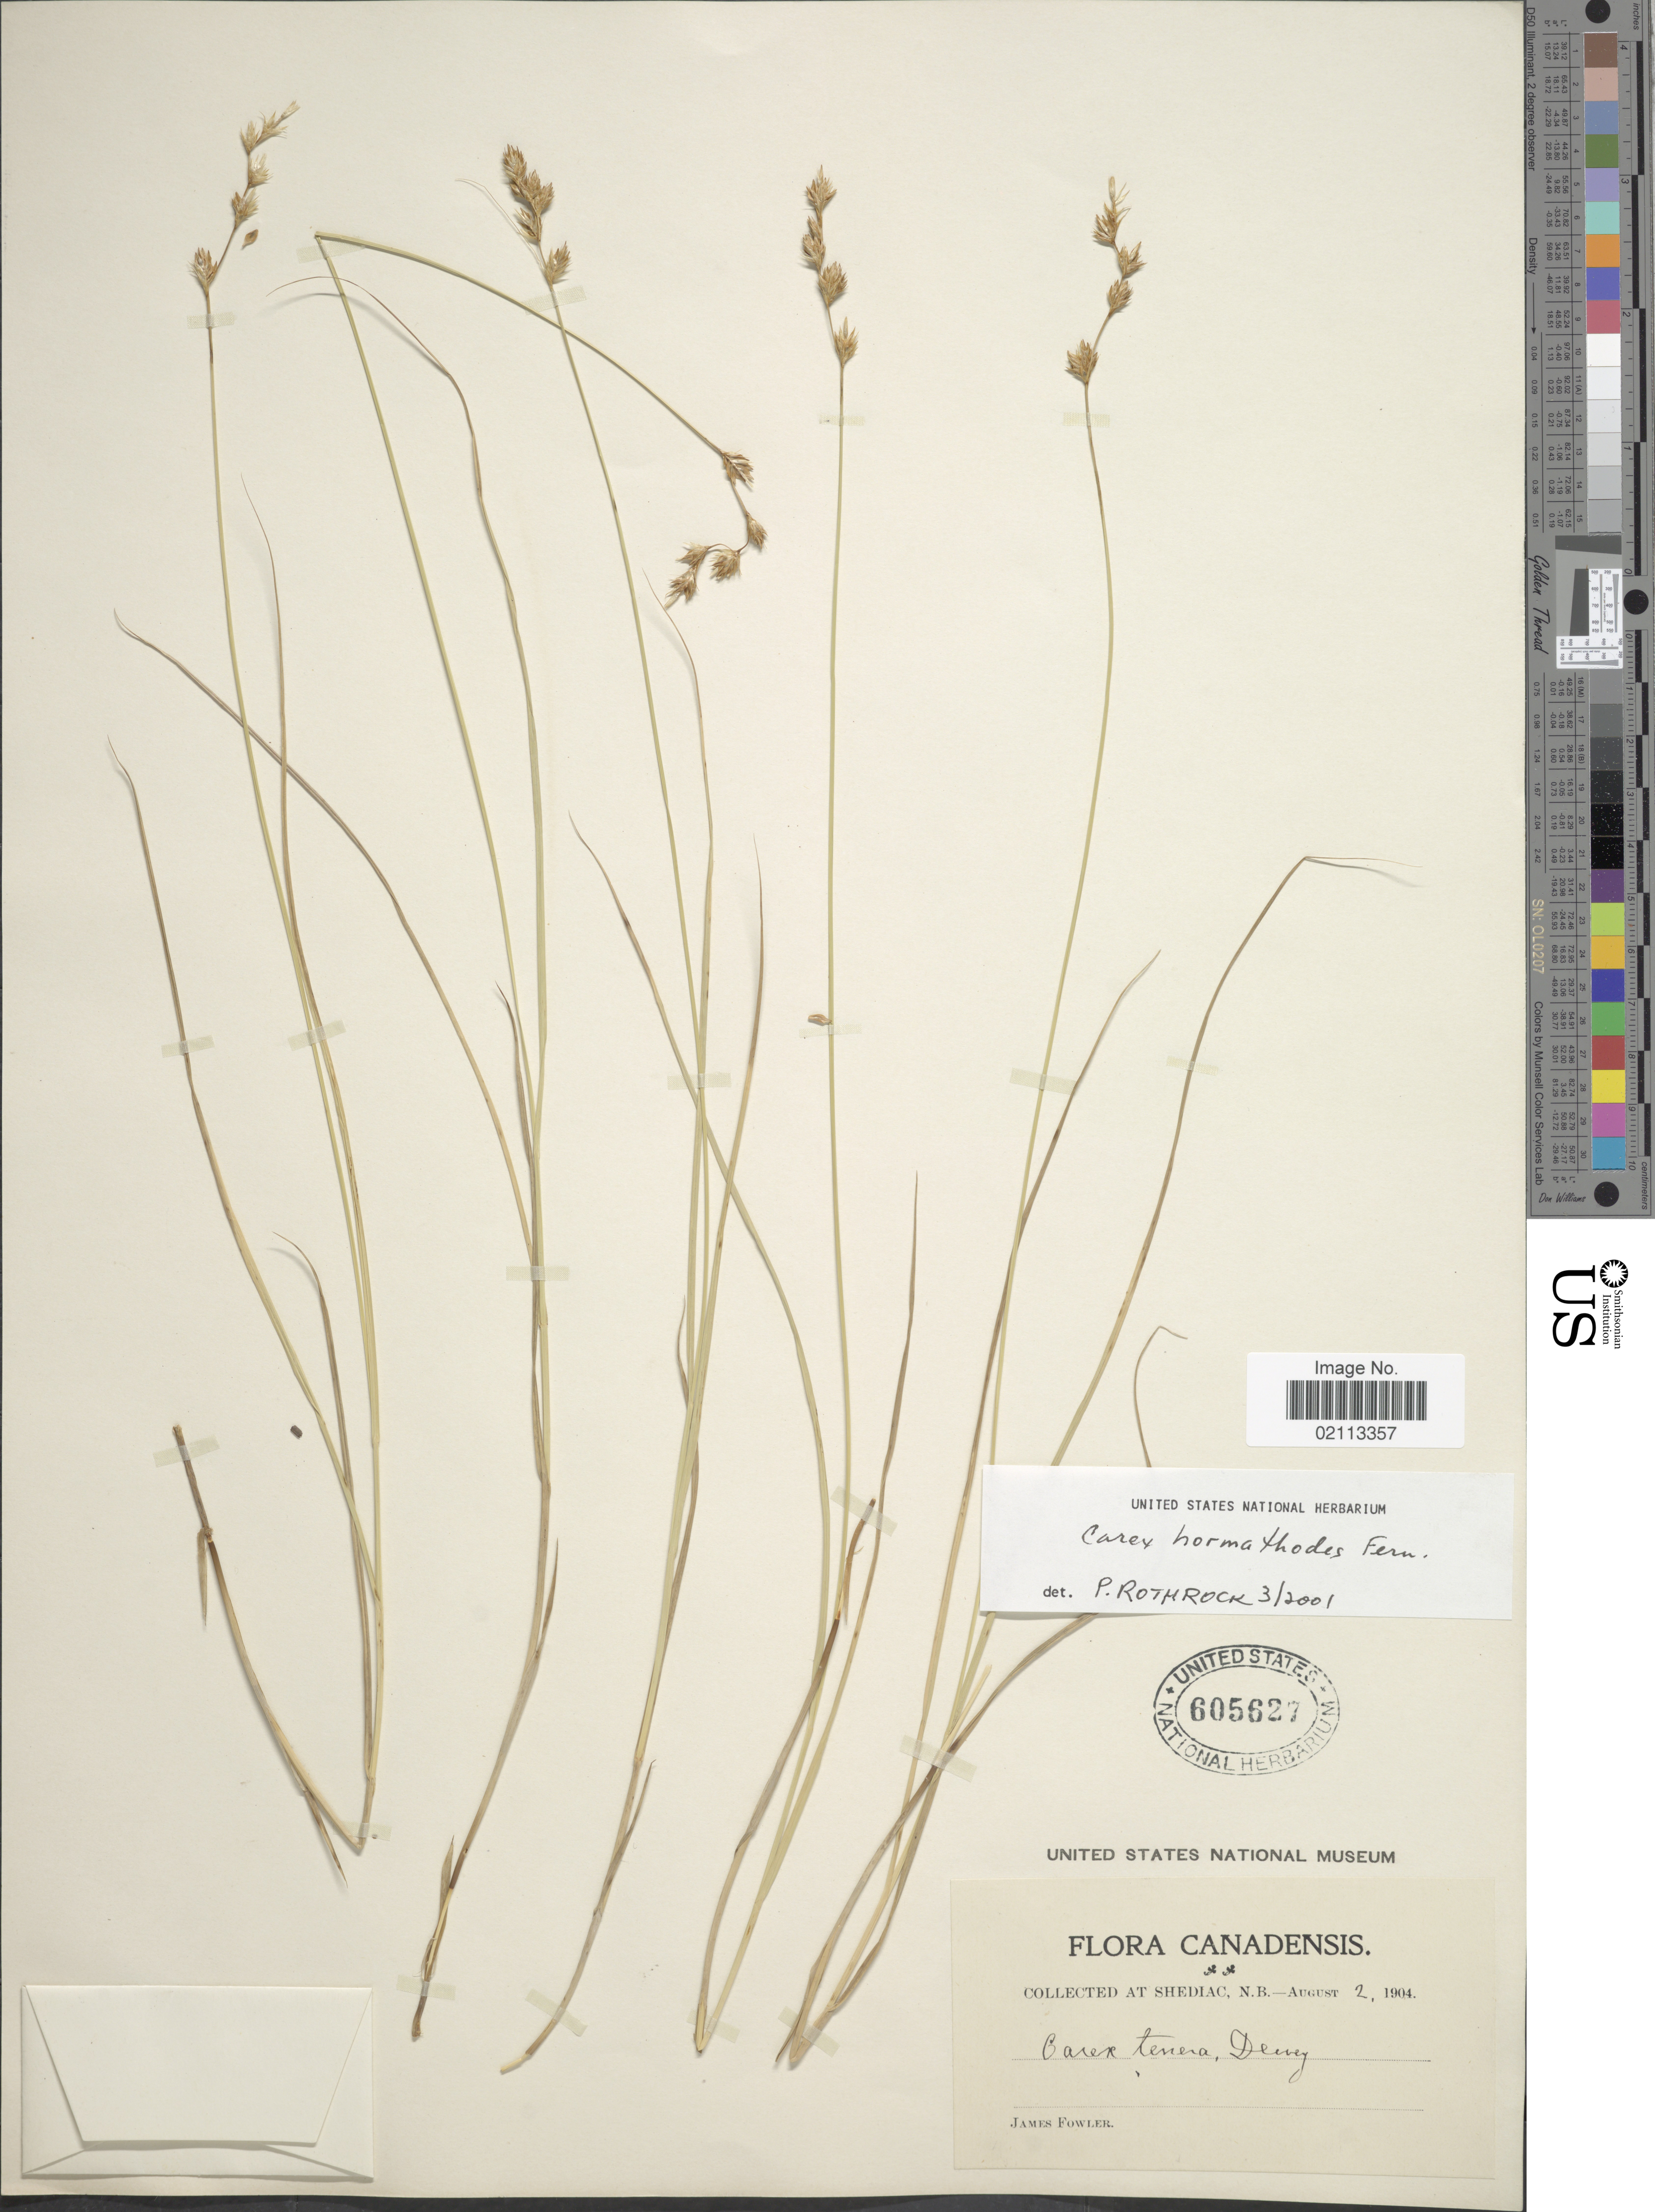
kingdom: Plantae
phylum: Tracheophyta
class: Liliopsida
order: Poales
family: Cyperaceae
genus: Carex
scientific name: Carex hormathodes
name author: Fernald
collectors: J. P. Fowler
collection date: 1904-08-02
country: Canada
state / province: New Brunswick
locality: At Shediac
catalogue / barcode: US 605627